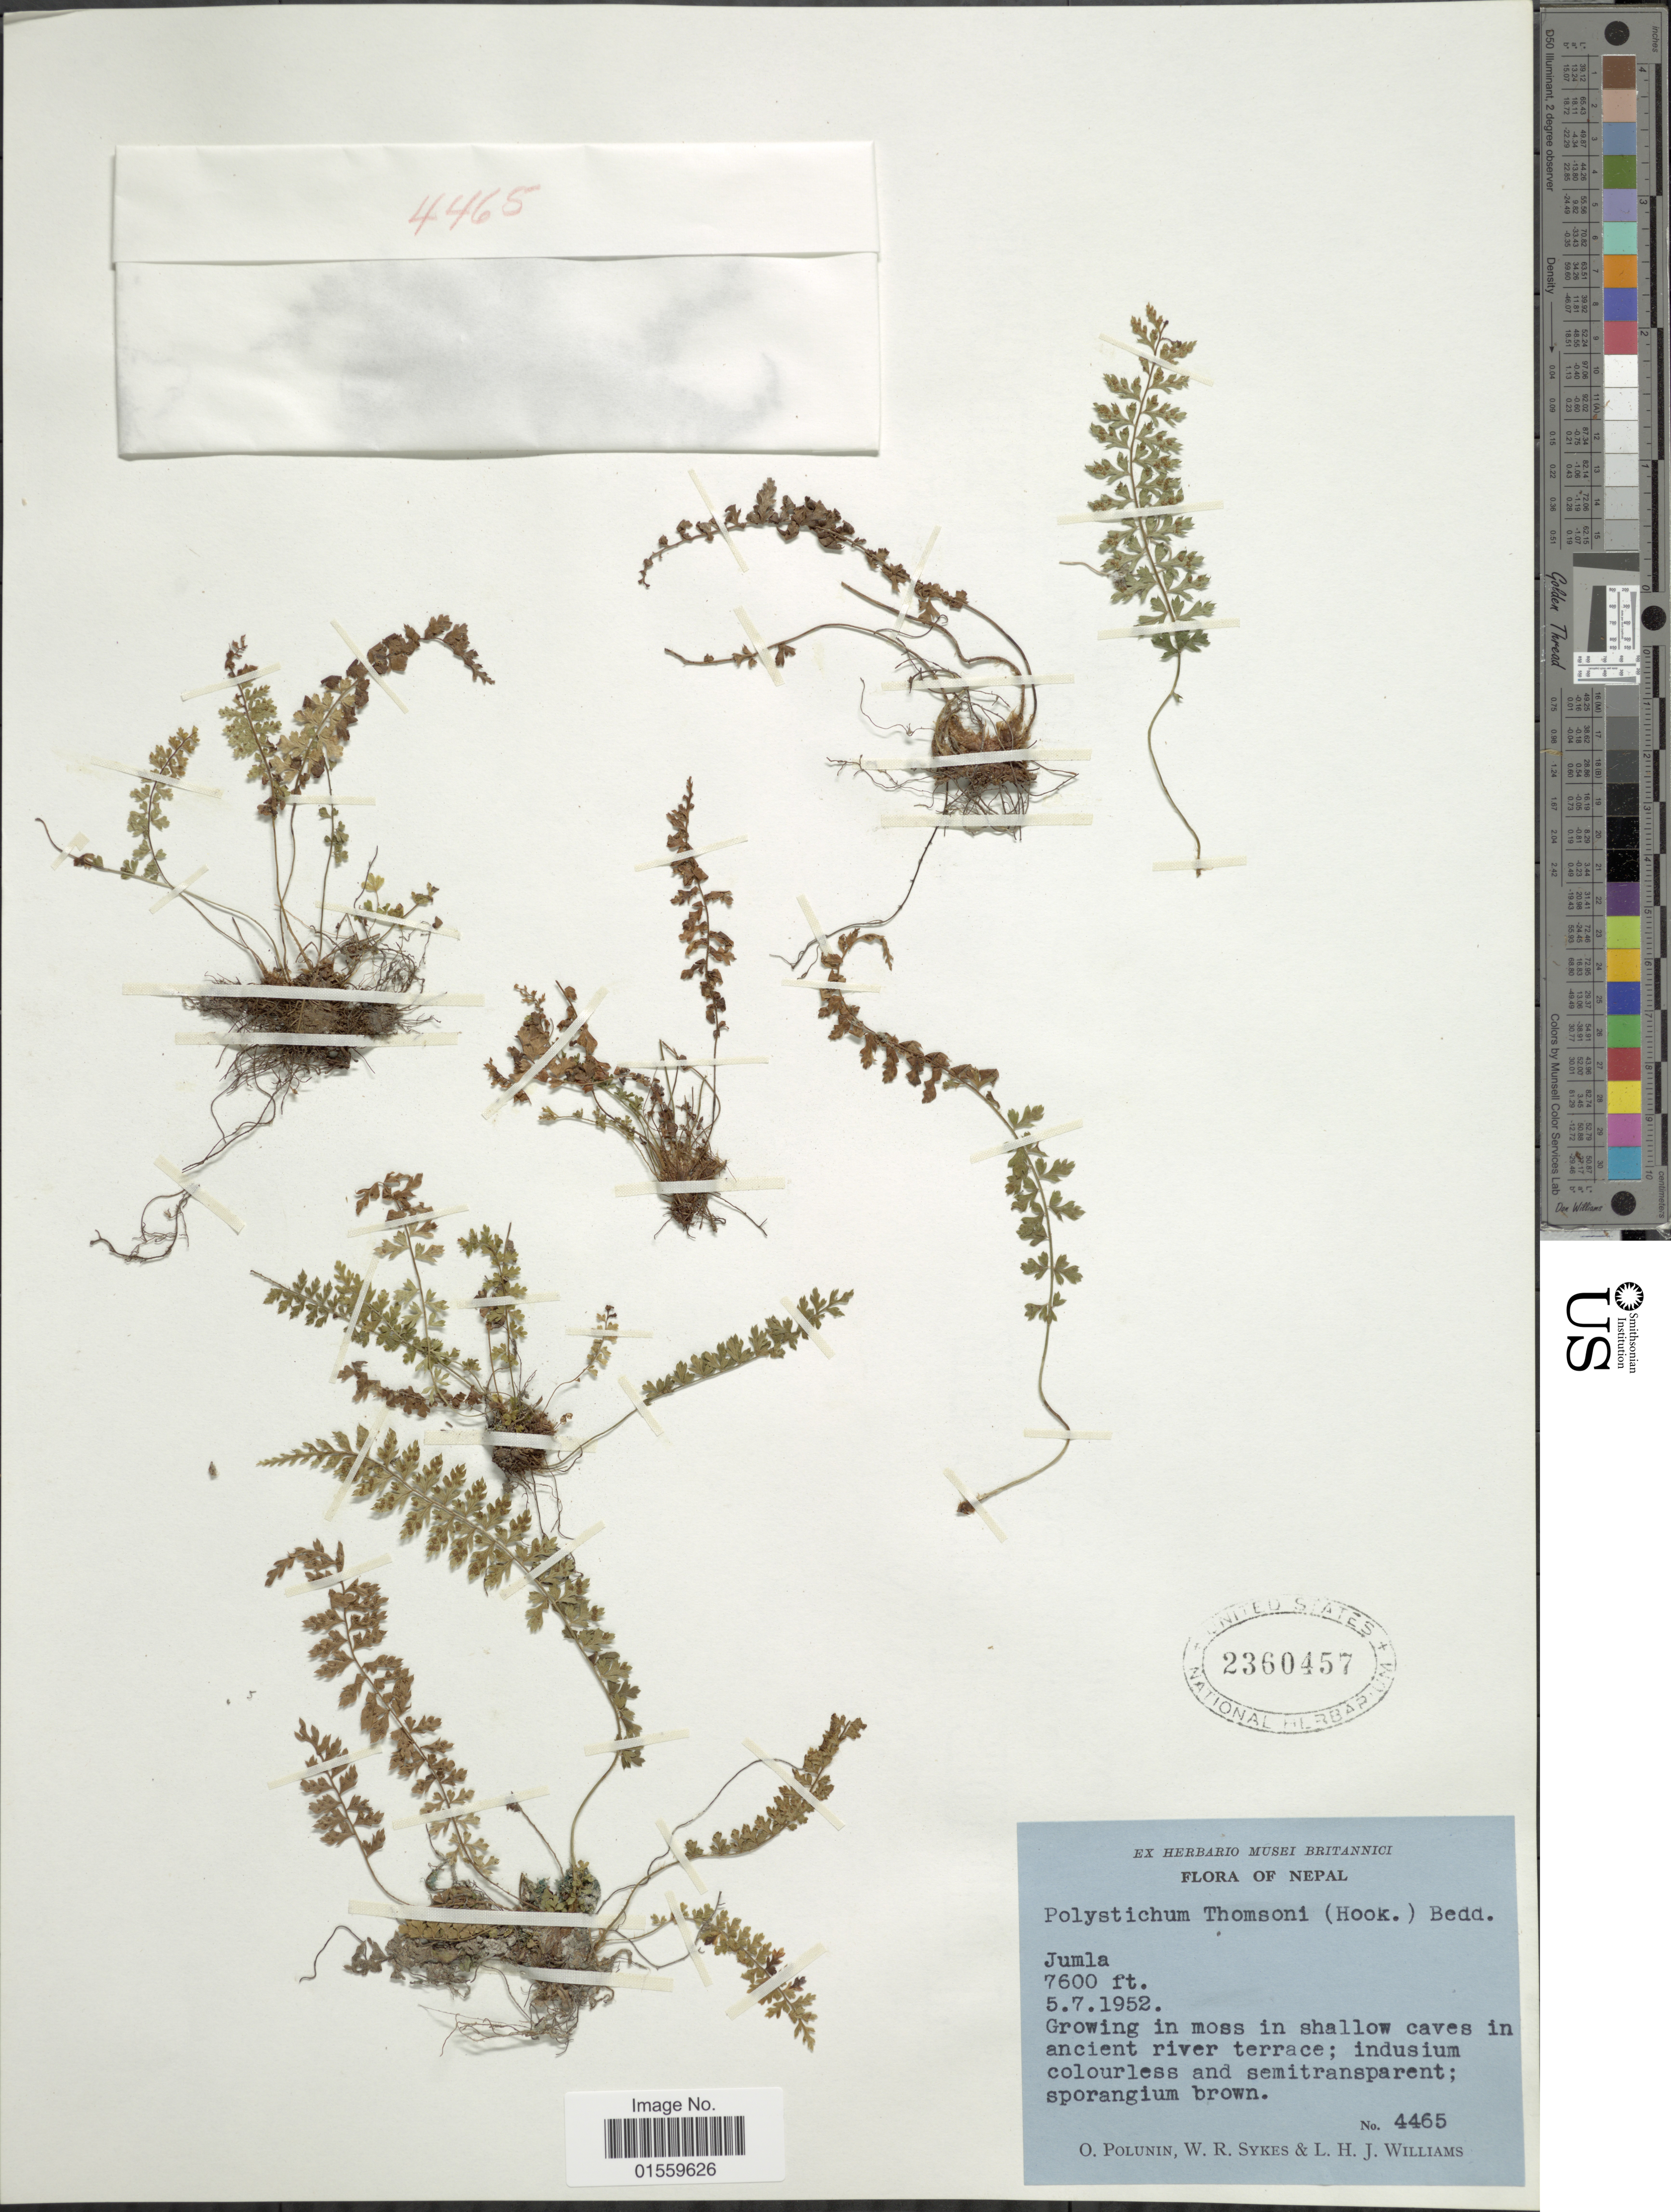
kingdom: Plantae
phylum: Tracheophyta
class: Polypodiopsida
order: Polypodiales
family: Dryopteridaceae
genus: Polystichum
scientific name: Polystichum thomsonii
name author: (Hook. f.) Bedd.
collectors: O. V. Polunin, W. R. Sykes & L. H. J. Williams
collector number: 4465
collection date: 1952-07-05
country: Nepal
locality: Growing in moss in shallow caves in ancient river terrace.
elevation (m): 2316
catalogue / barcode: US 2360457